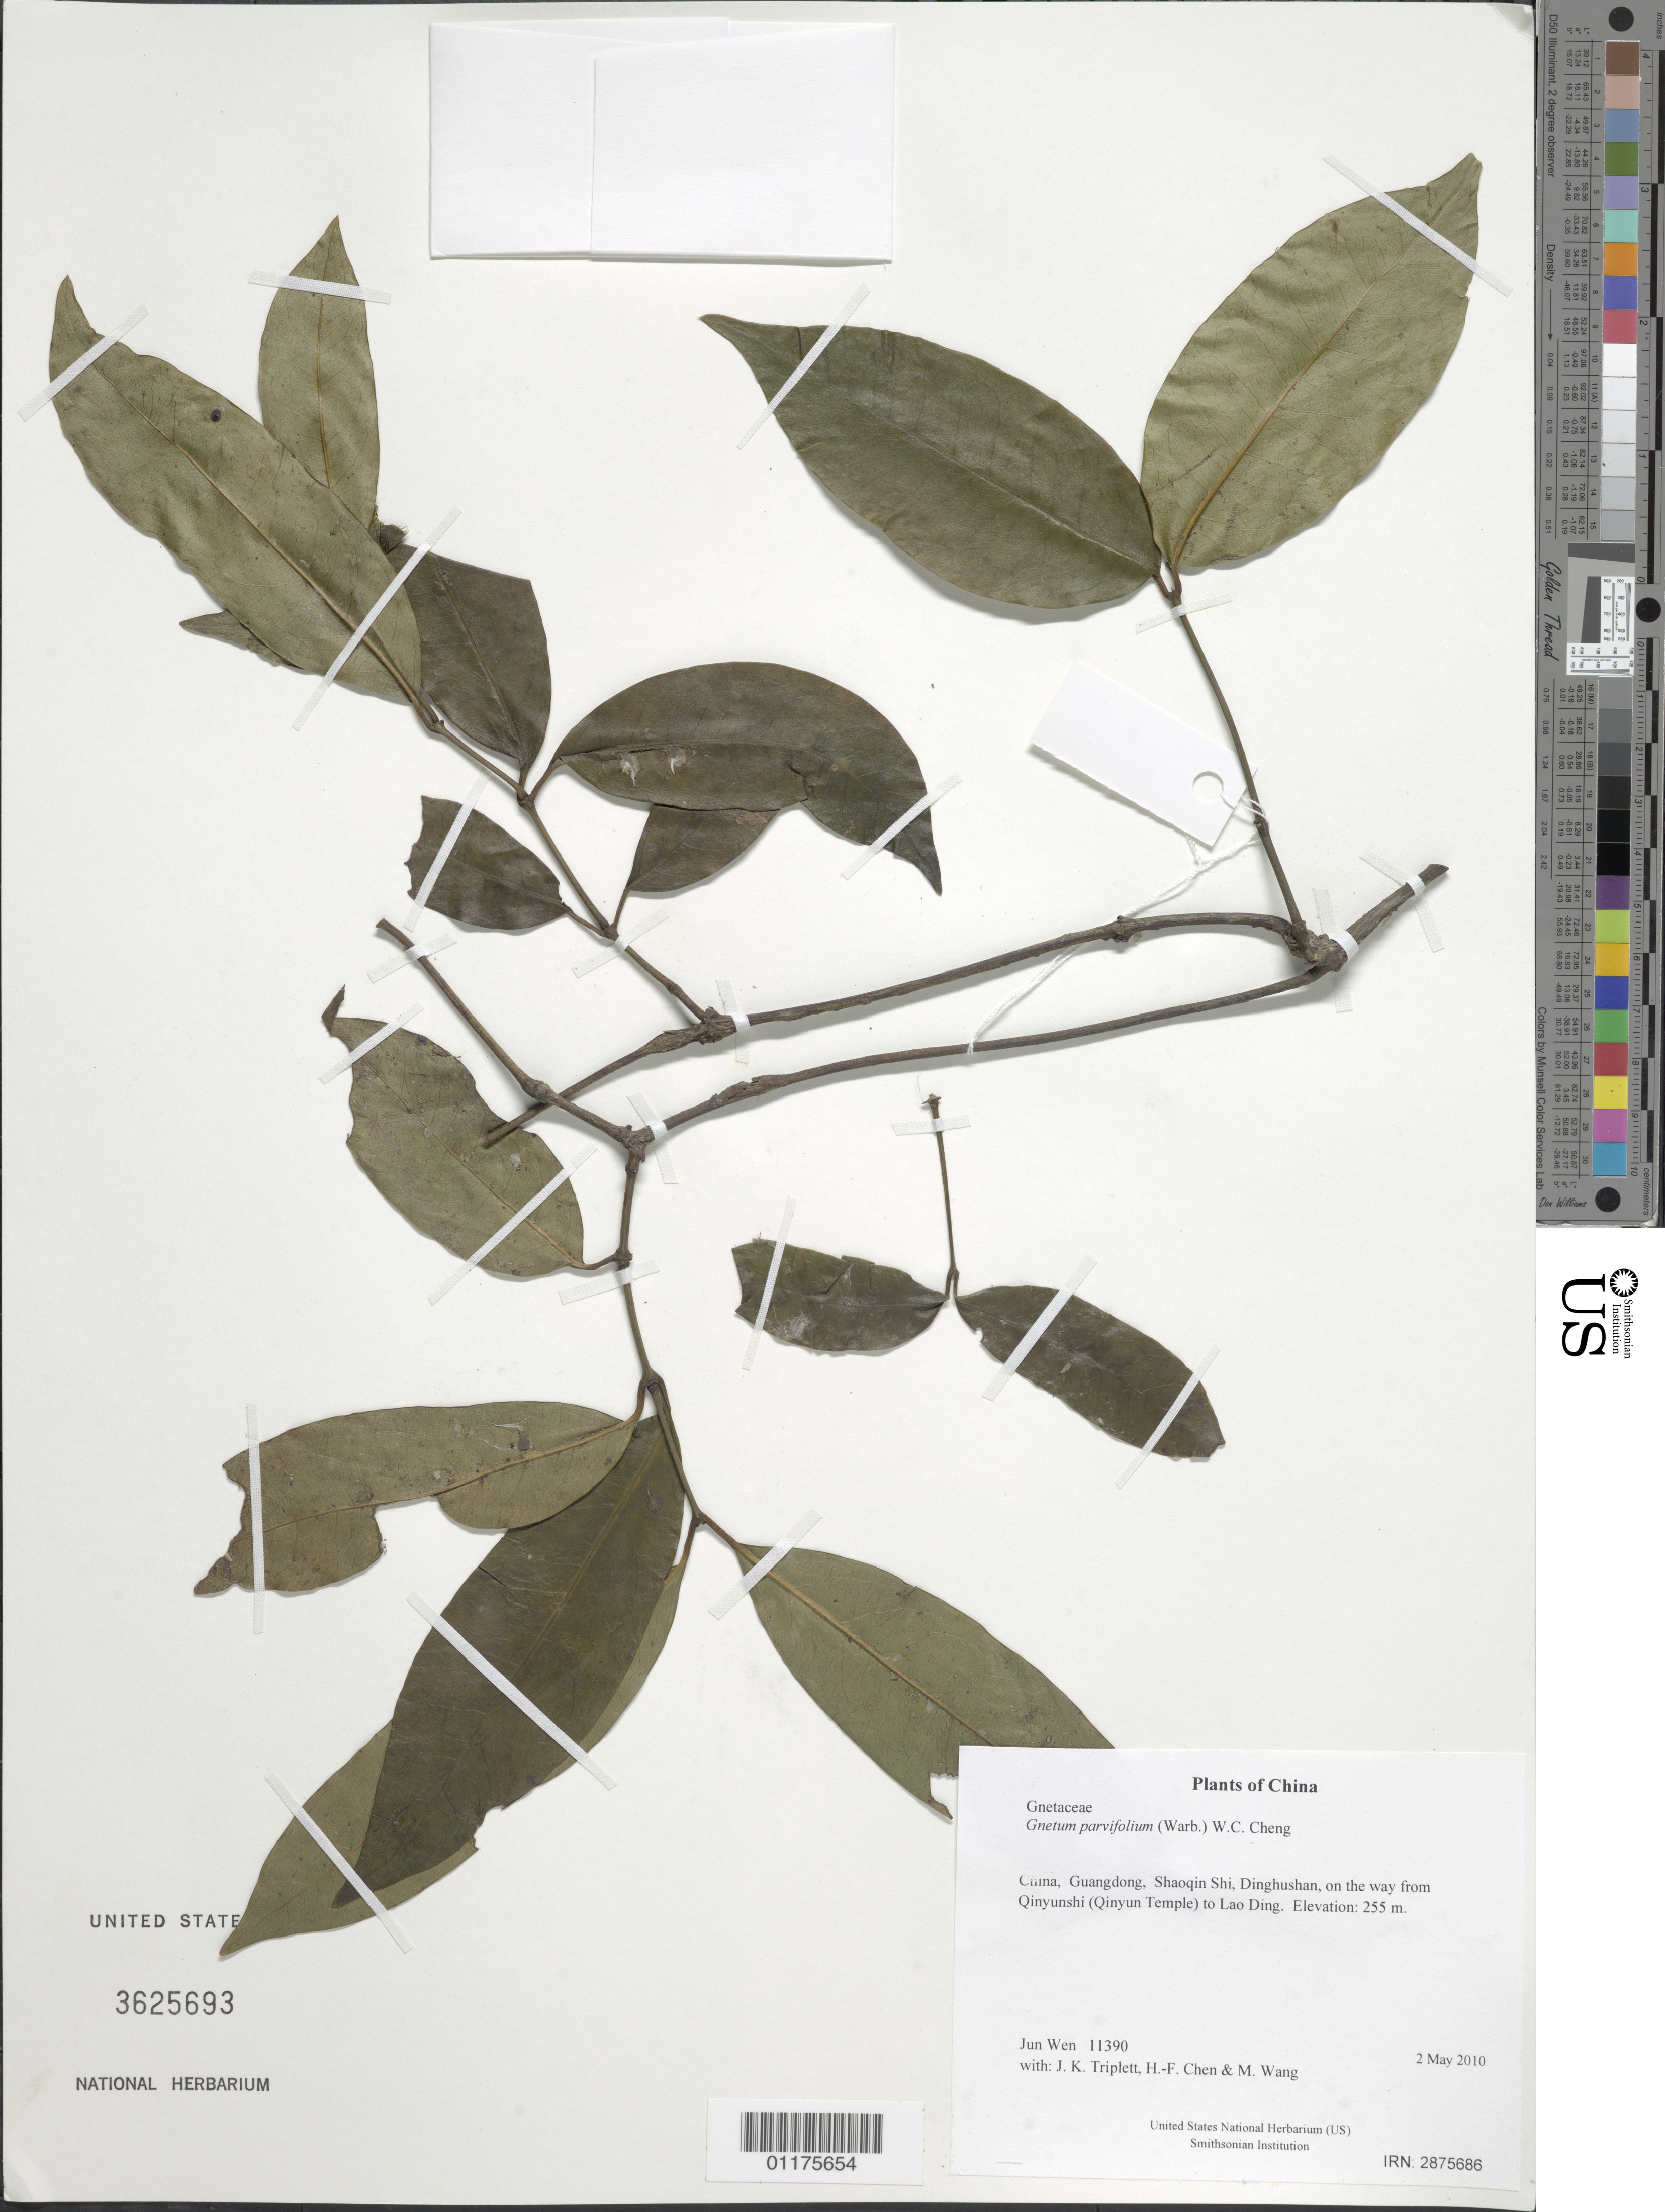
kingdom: Plantae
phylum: Tracheophyta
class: Gnetopsida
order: Gnetales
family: Gnetaceae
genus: Gnetum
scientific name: Gnetum parvifolium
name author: (Warb.) W.C. Cheng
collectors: J. Wen, J. K. Triplett, H.-F. Chen & M. Wang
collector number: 11390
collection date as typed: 2 May 2010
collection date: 2010-05-02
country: China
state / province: Guangdong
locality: Shaoqin Shi, Dinghushan, on the way from Qinyunshi (Qinyun Temple) to Lao Ding.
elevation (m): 255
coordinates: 23 09.575 N, 112 31.817 E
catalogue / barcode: US 3625693